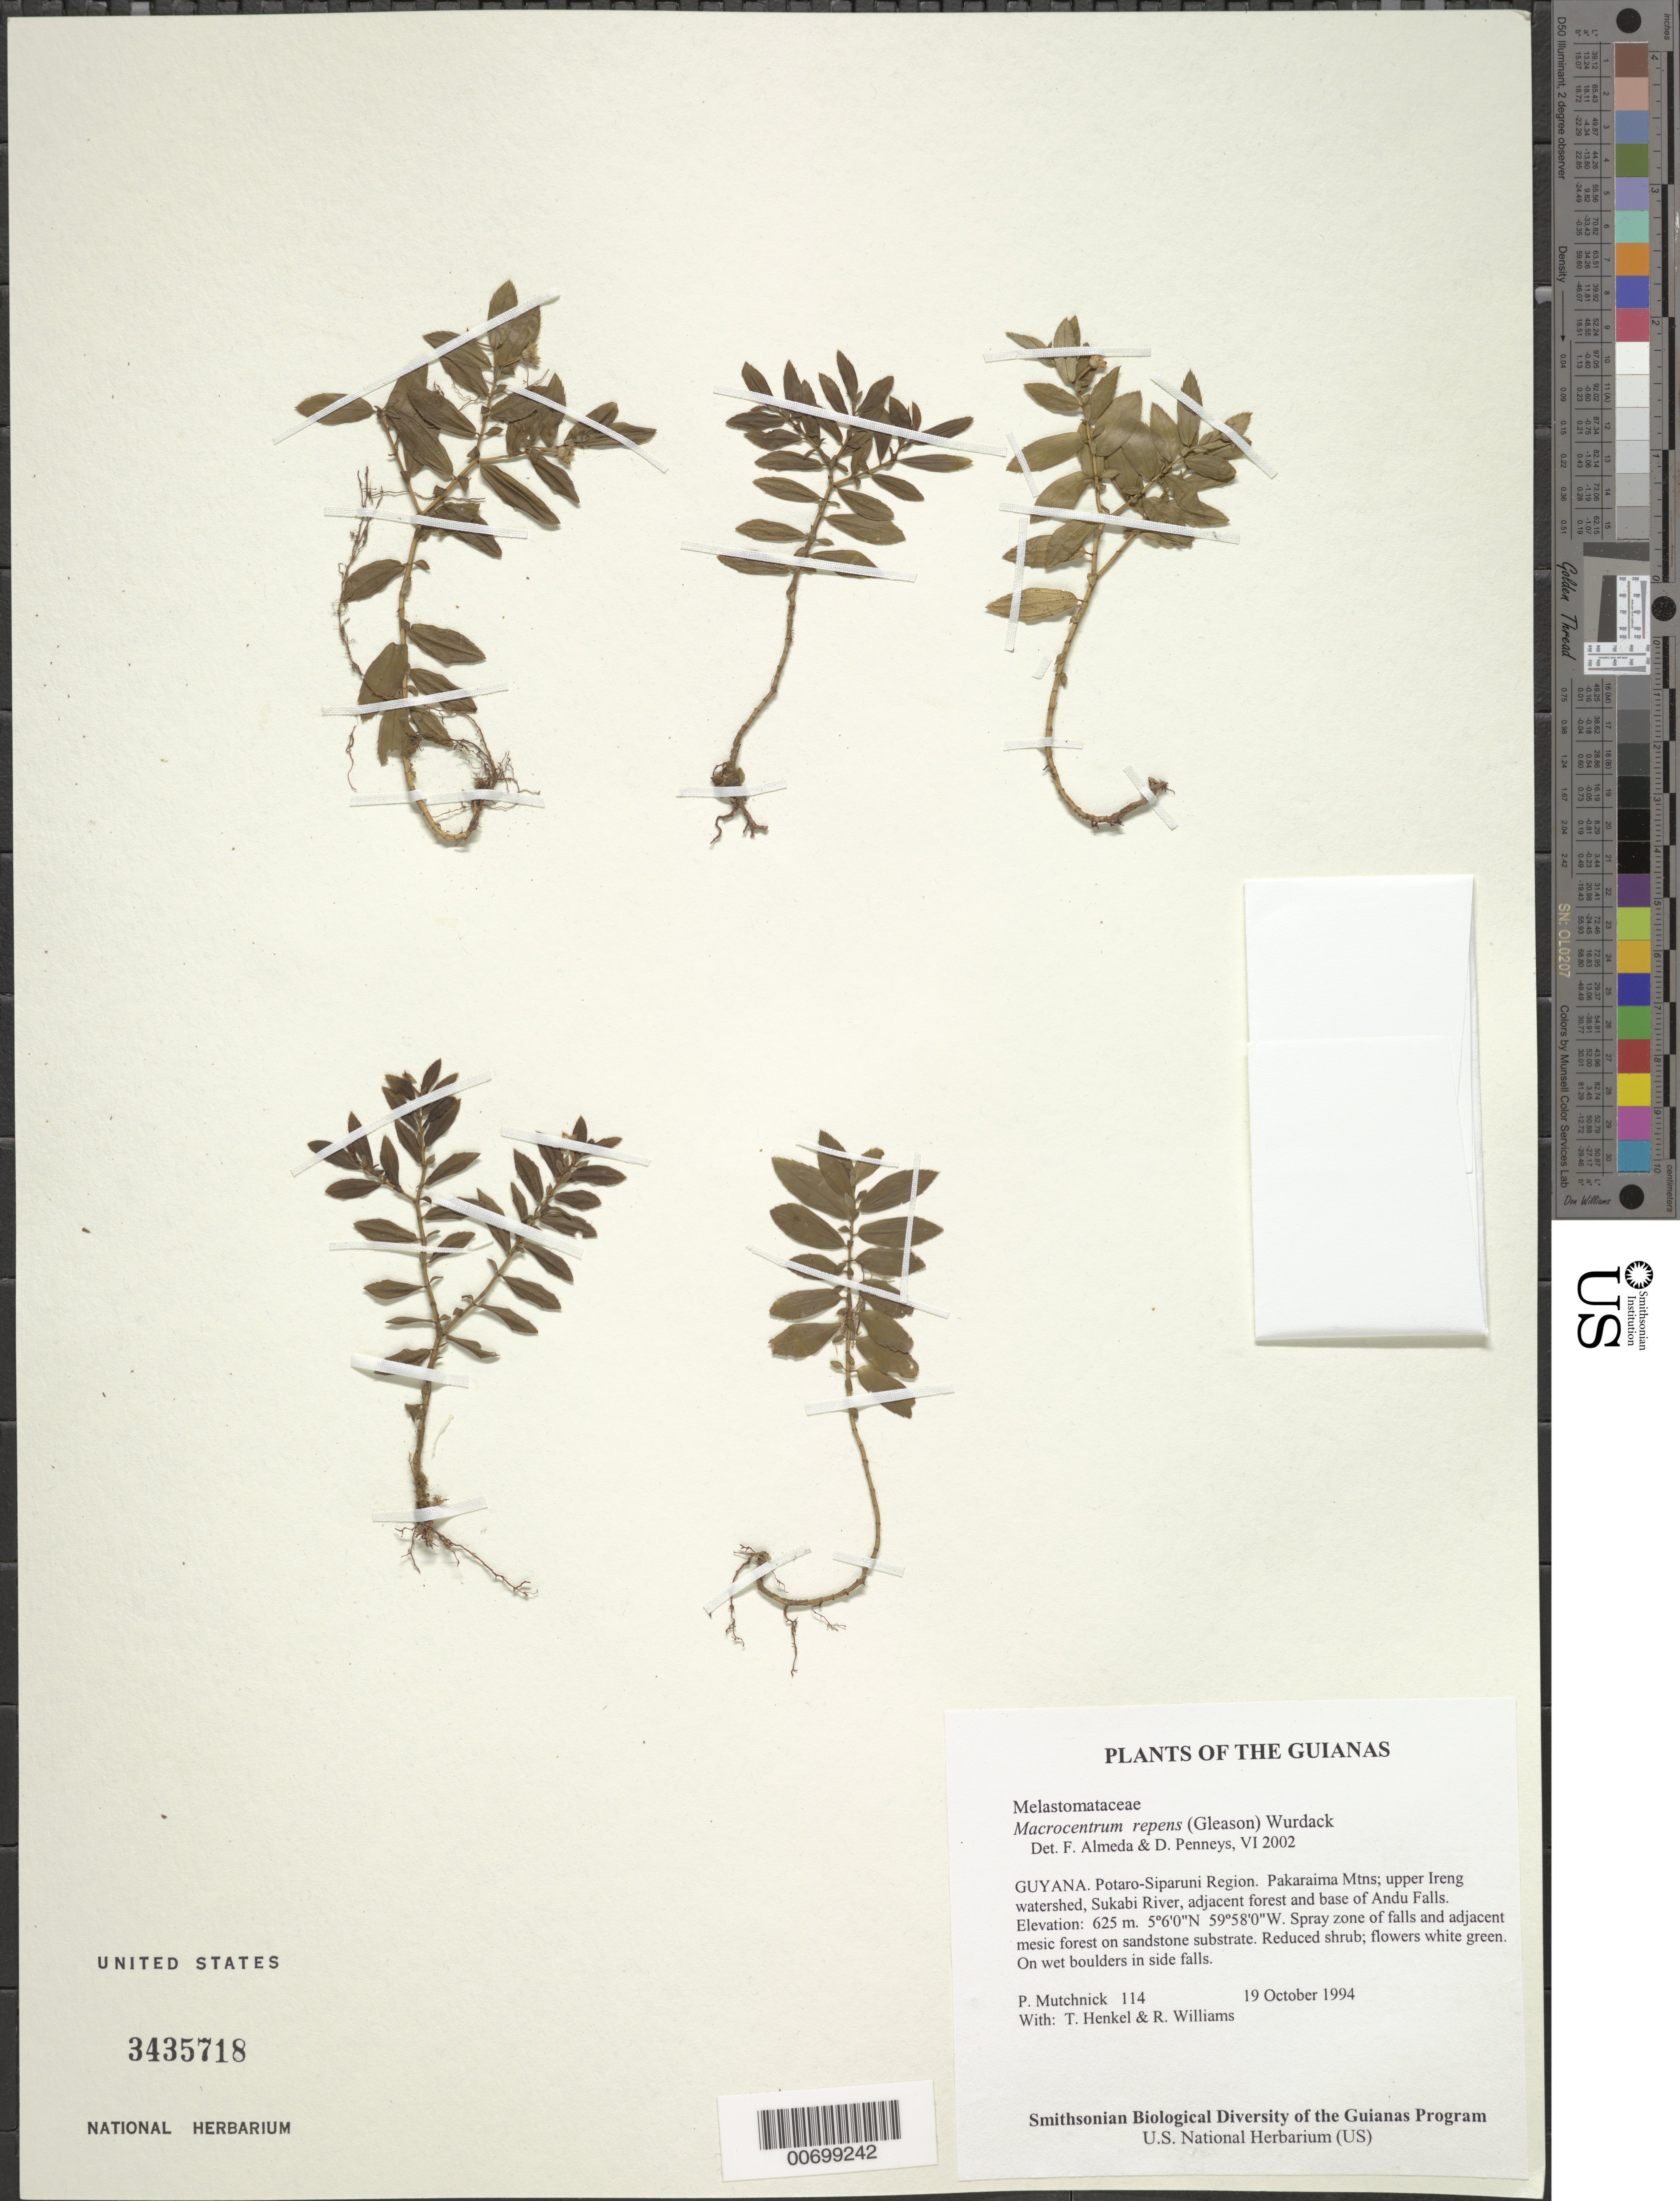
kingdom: Plantae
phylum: Tracheophyta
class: Magnoliopsida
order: Myrtales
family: Melastomataceae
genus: Macrocentrum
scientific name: Macrocentrum repens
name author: (Gleason) Wurdack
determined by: Almeda, F.; Penneys, D. S.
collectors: P. Mutchnick, T. Henkel & R. Williams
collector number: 114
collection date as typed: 19 October 1994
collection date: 1994-10-19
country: Guyana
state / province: Potaro-Siparuni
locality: Pakaraima Mtns; upper Ireng watershed, Sukabi River, adjacent forest and base of Andu Falls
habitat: Spray zone of falls and adjacent mesic forest on sandstone substrate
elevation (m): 625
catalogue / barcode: US 3435718